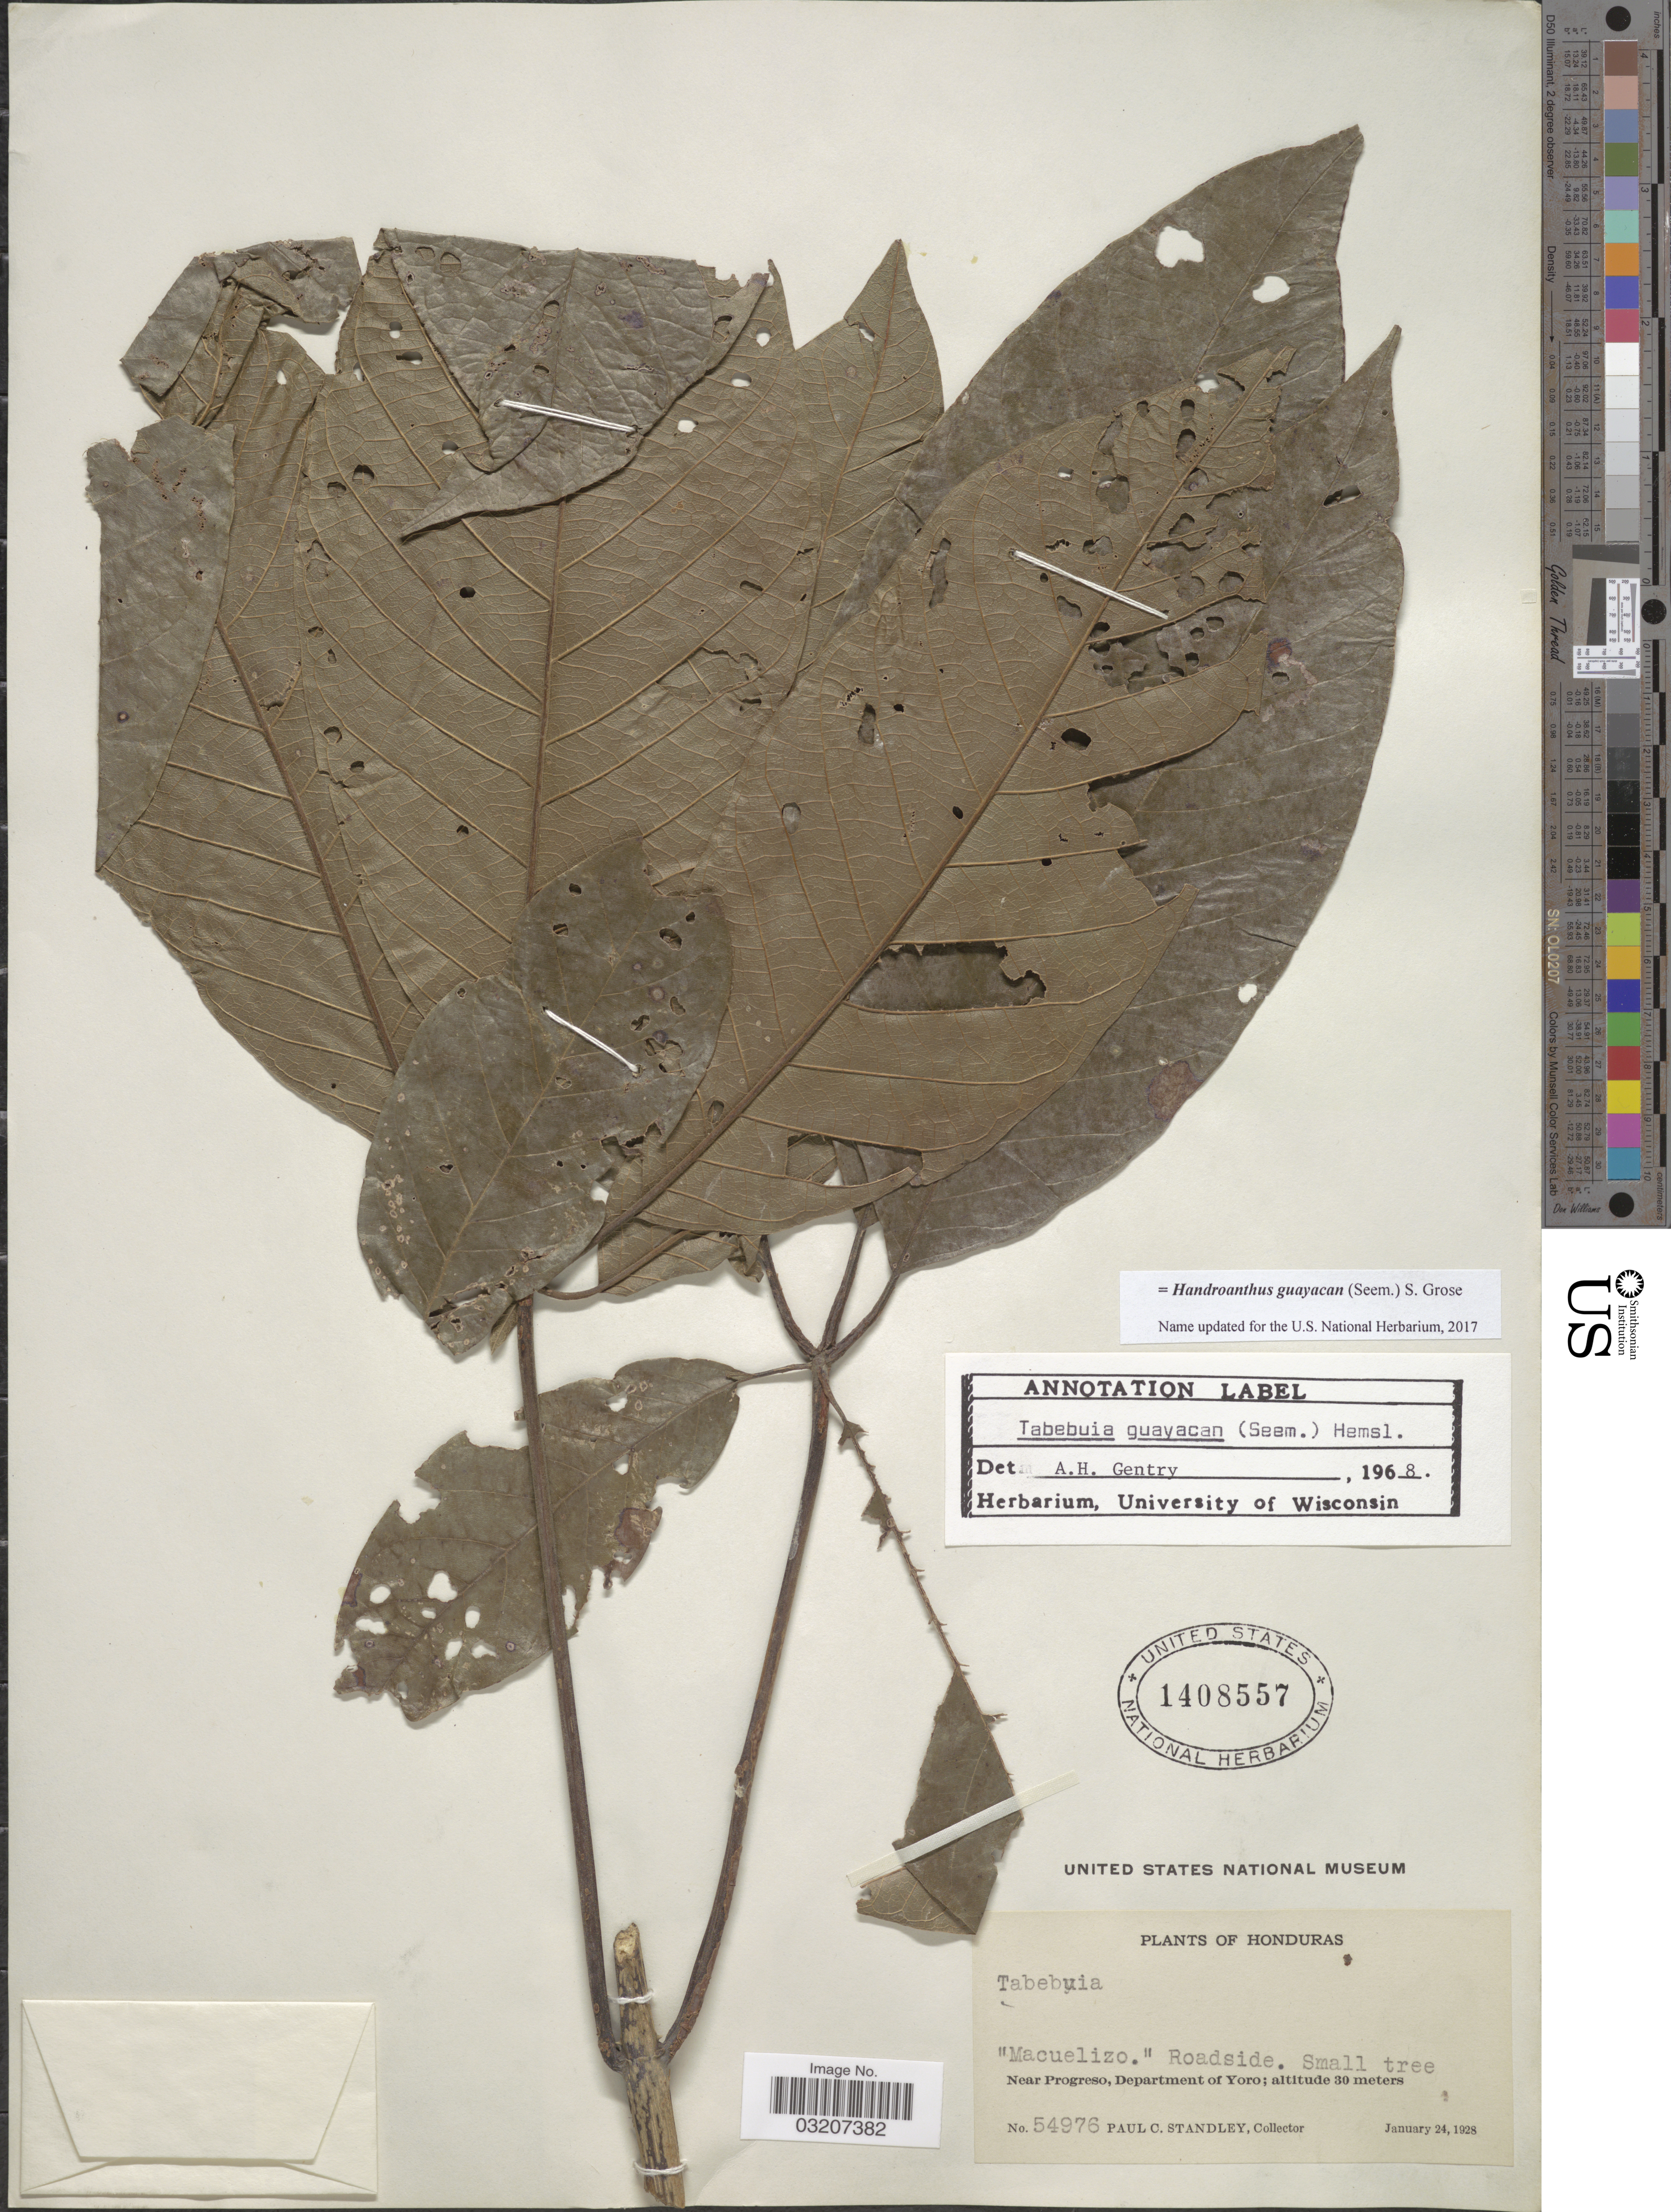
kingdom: Plantae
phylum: Tracheophyta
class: Magnoliopsida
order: Lamiales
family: Bignoniaceae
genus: Handroanthus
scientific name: Handroanthus guayacan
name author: (Seem.) S.O. Grose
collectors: P. C. Standley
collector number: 54976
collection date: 1928-01-24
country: Honduras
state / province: Yoro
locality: Near Progreso, Department of Yoro.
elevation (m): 30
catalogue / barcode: US 1408557